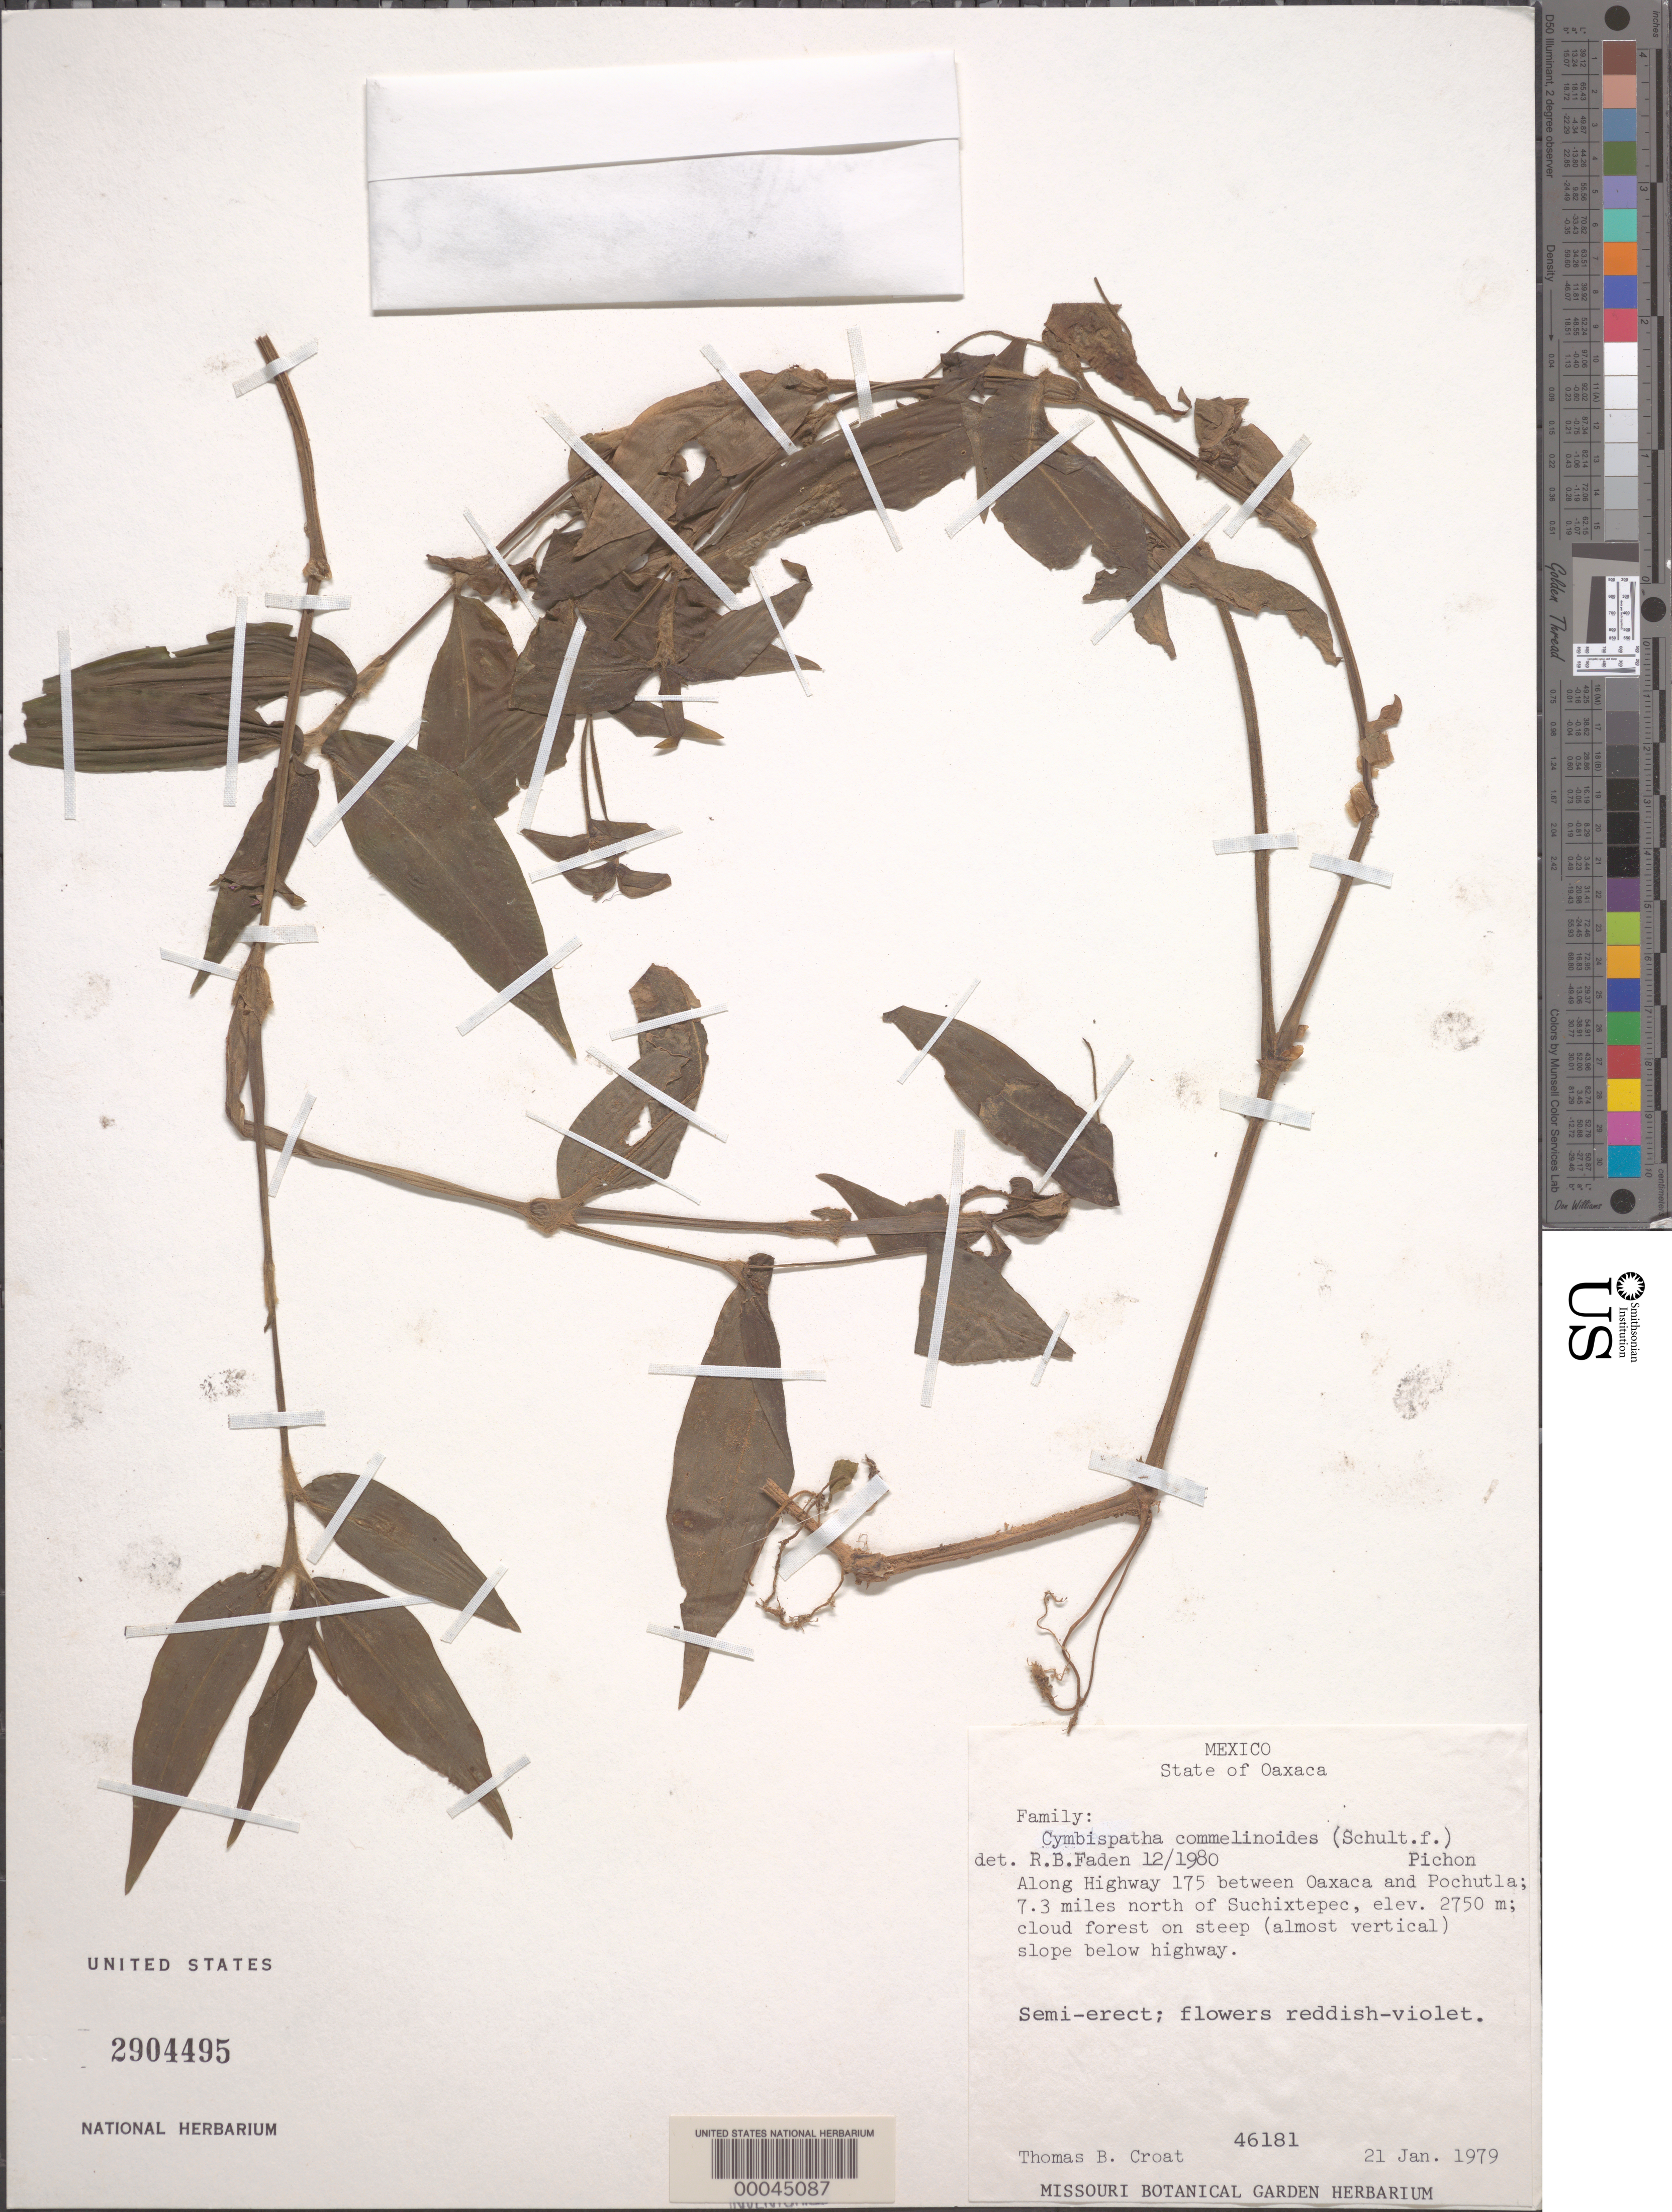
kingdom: Plantae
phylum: Tracheophyta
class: Liliopsida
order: Commelinales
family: Commelinaceae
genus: Tradescantia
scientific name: Tradescantia commelinoides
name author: Schult. & Schult. f.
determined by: Faden, Robert B., (US), Smithsonian Institution - National Museum of Natural History (UNITED STATES)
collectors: T. B. Croat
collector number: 46181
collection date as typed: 21 Jan 1979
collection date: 1979-01-21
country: Mexico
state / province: Oaxaca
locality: Between Oaxaca and Pochutla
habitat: Cloud forest on steep slope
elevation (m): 2750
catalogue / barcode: US 2904495